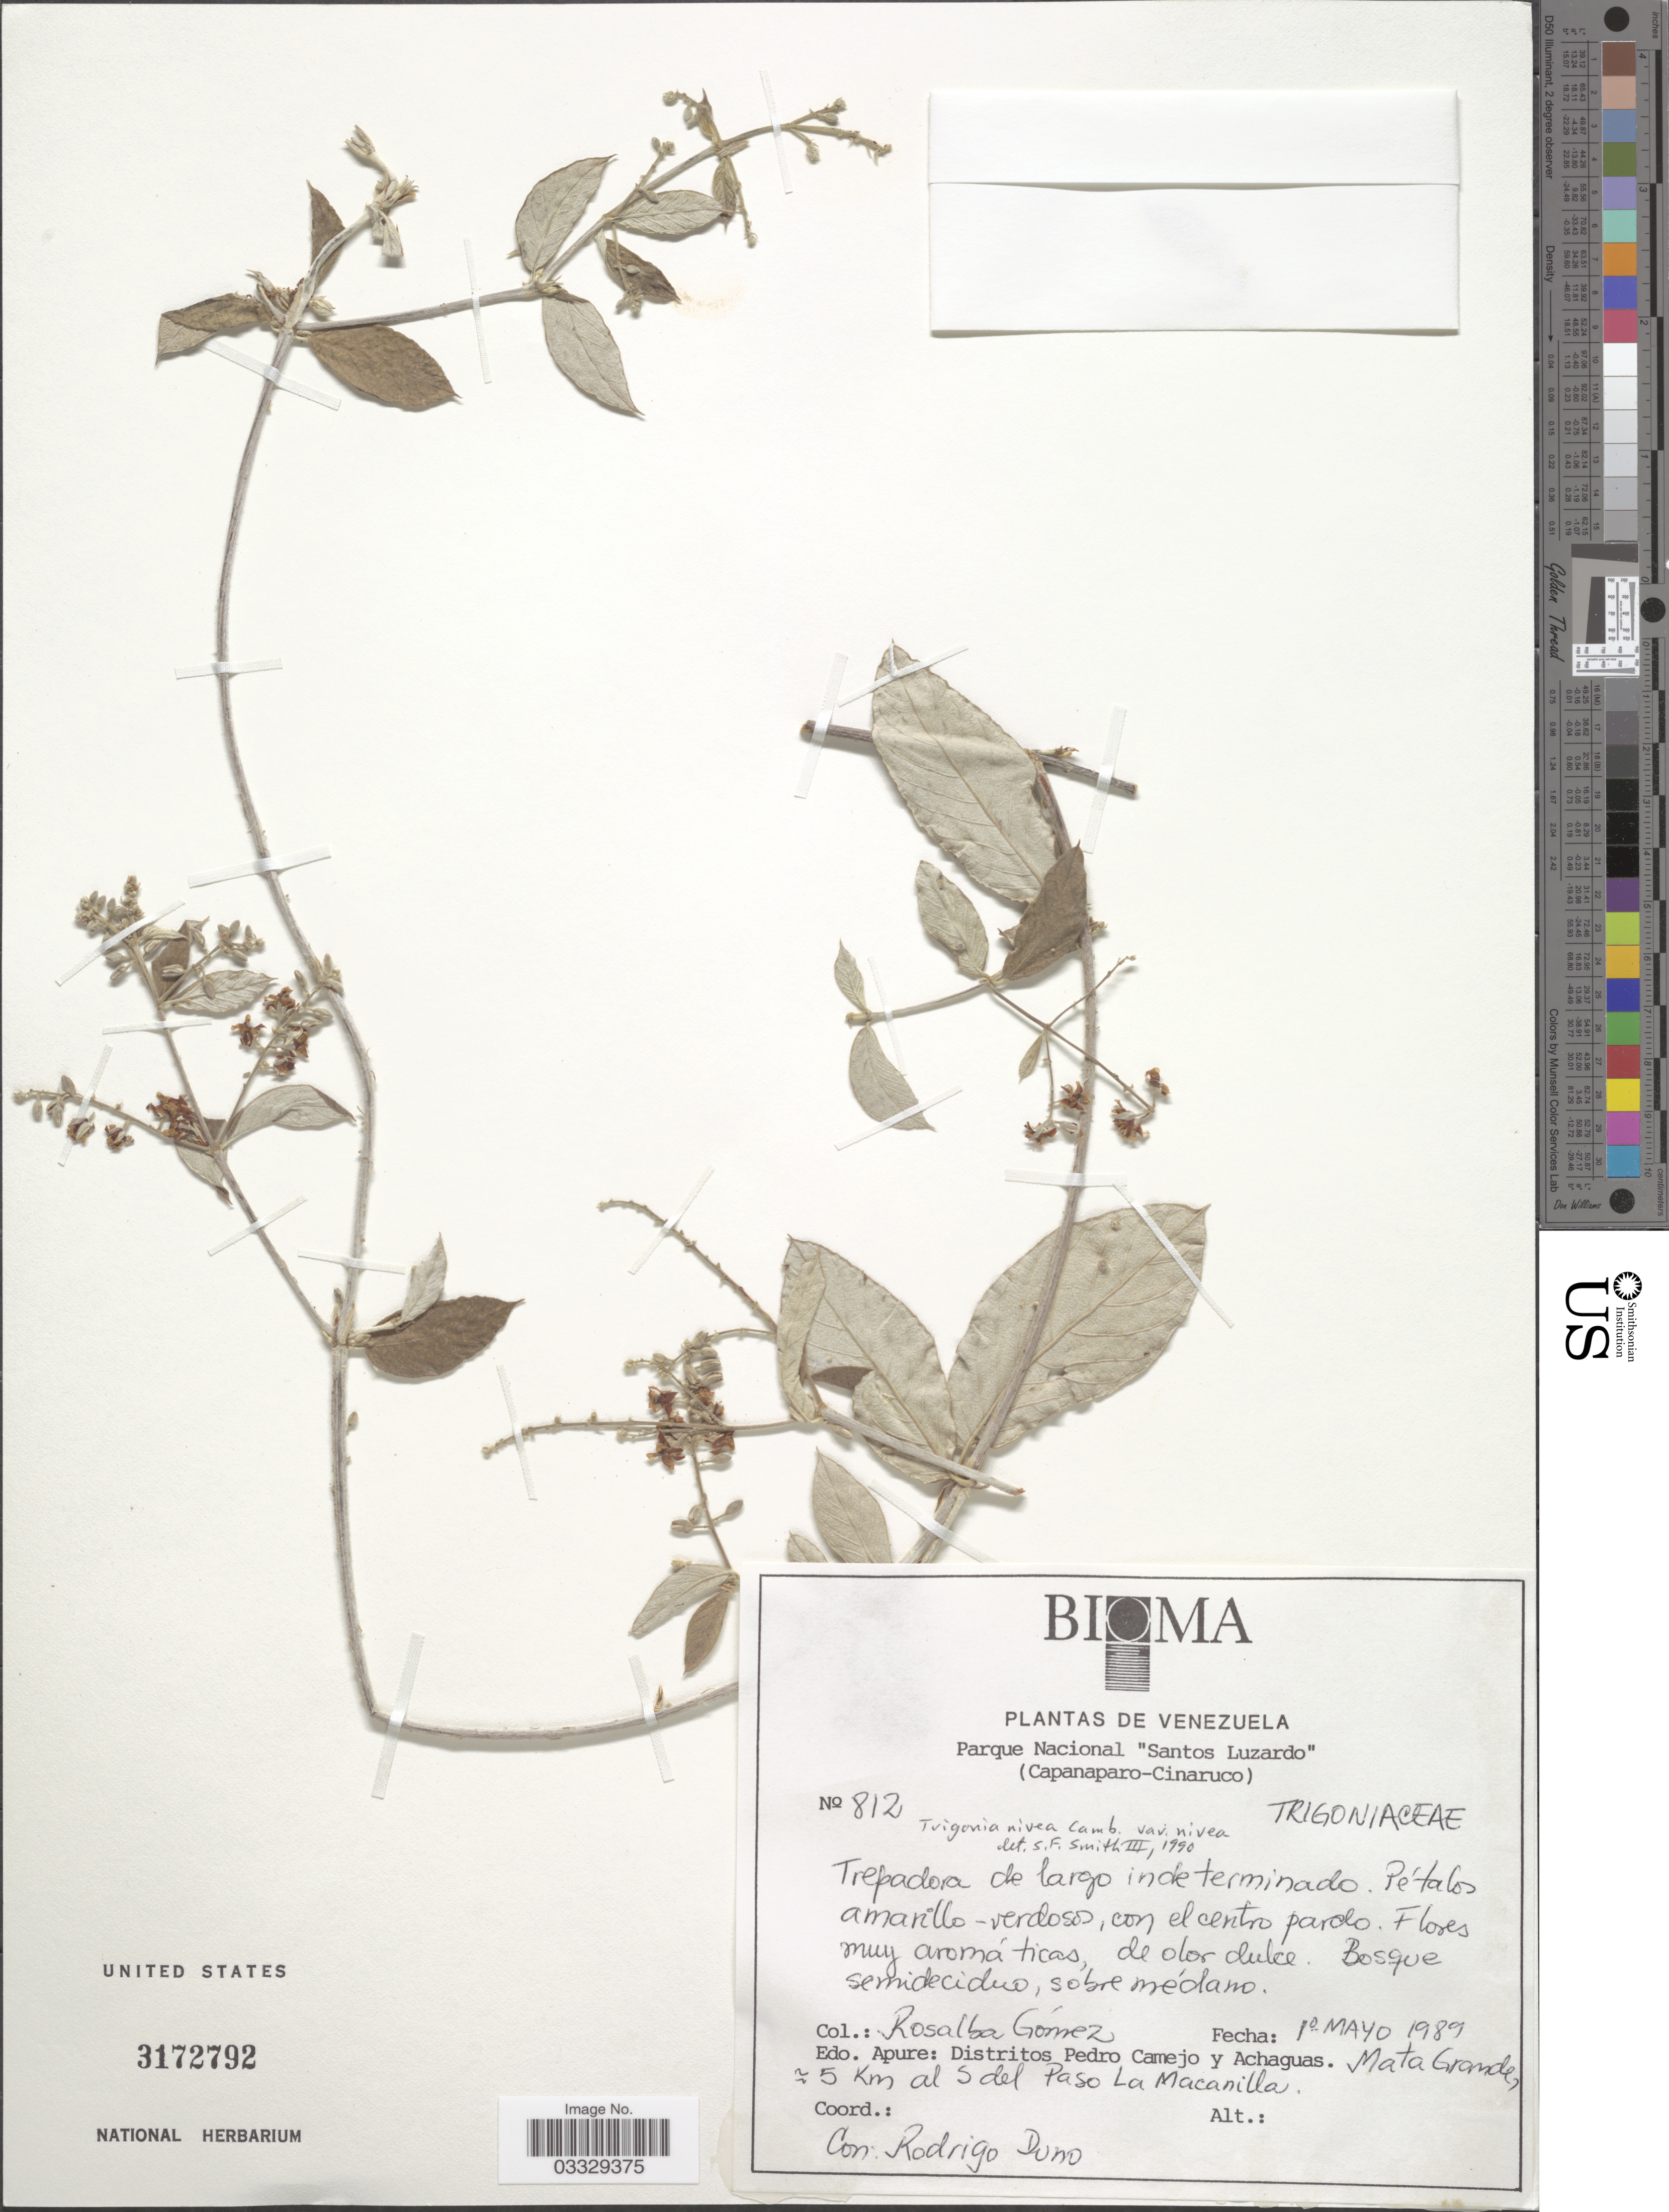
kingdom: Plantae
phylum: Tracheophyta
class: Magnoliopsida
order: Malpighiales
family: Trigoniaceae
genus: Trigonia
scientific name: Trigonia nivea var. nivea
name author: Cambess.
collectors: R. Gómez & R. Duno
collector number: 812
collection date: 1989-05-01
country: Venezuela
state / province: Apure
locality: Distritos Pedro Camejo y Achaguas. Mata Grande ~ 5 km al S del Paso La Macanilla.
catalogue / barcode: US 3172792